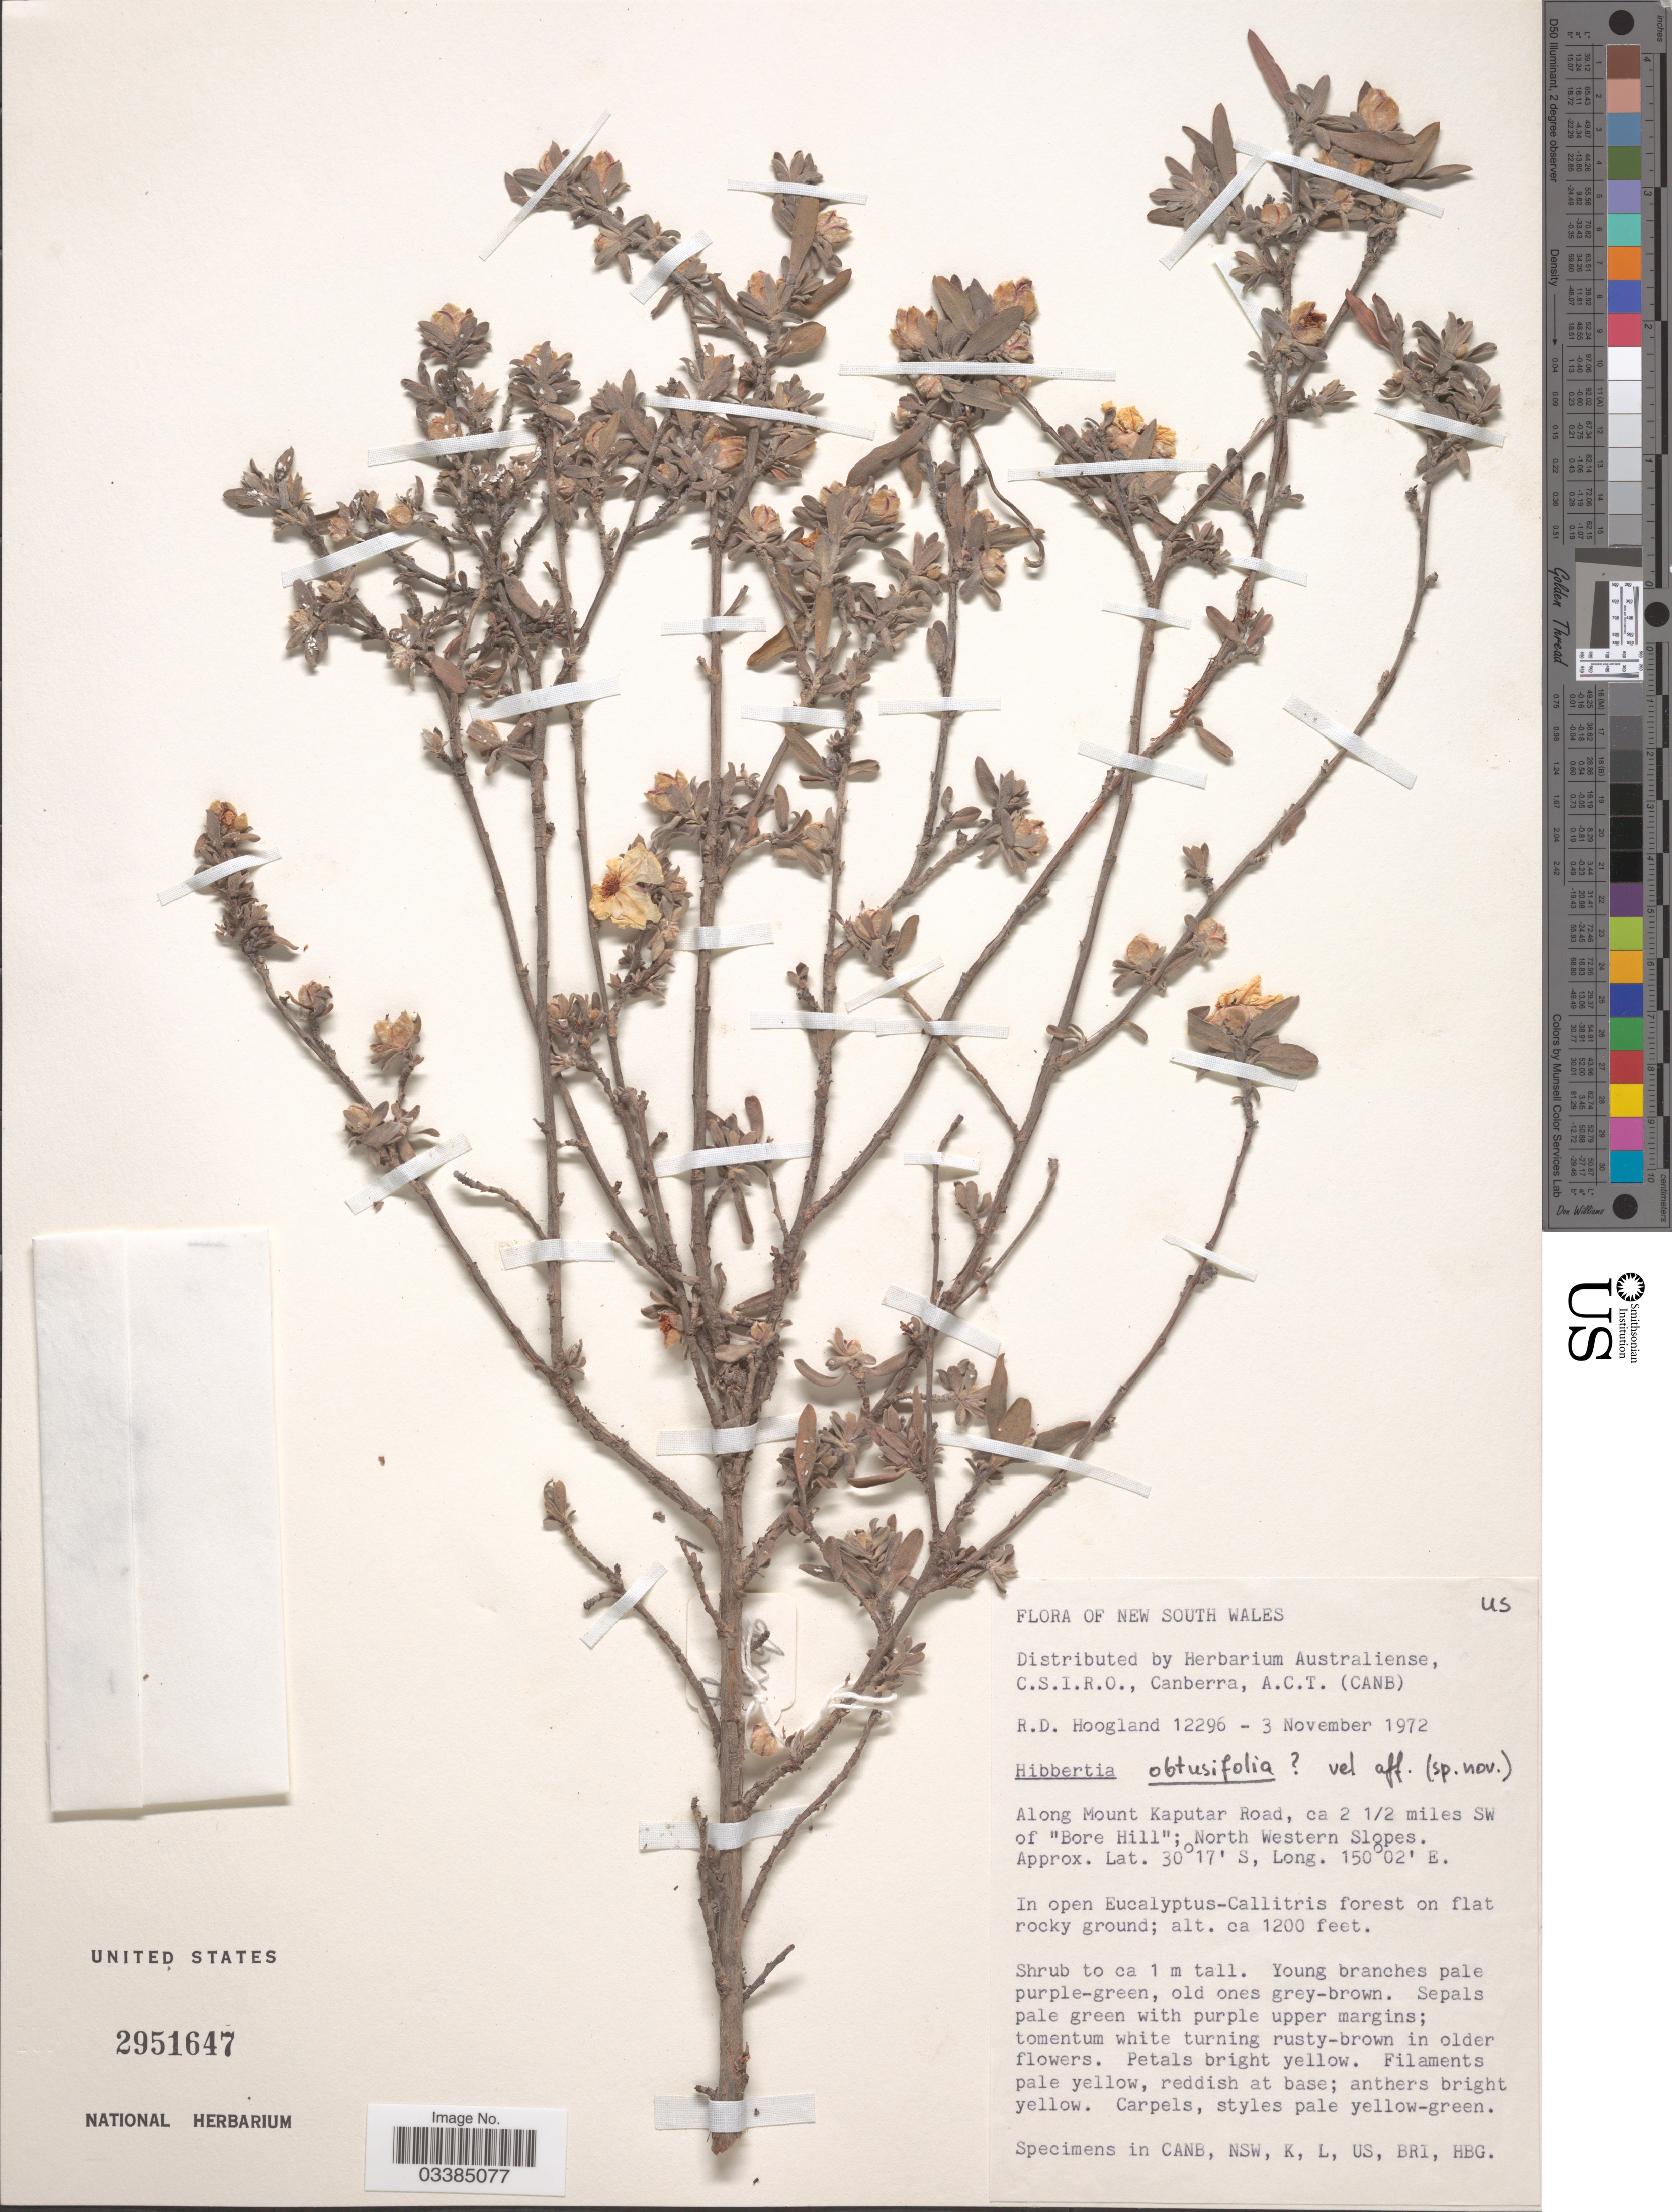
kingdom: Plantae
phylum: Tracheophyta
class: Magnoliopsida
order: Dilleniales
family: Dilleniaceae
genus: Hibbertia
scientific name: Hibbertia obtusifolia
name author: DC.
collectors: R. D. Hoogland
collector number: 12296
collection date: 1972-11-03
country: Australia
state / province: New South Wales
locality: Along Mount Kaputar Road, ca 2 ½ miles SW of "Bore Hill"; North Western Slopes.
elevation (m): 366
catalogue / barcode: US 2951647